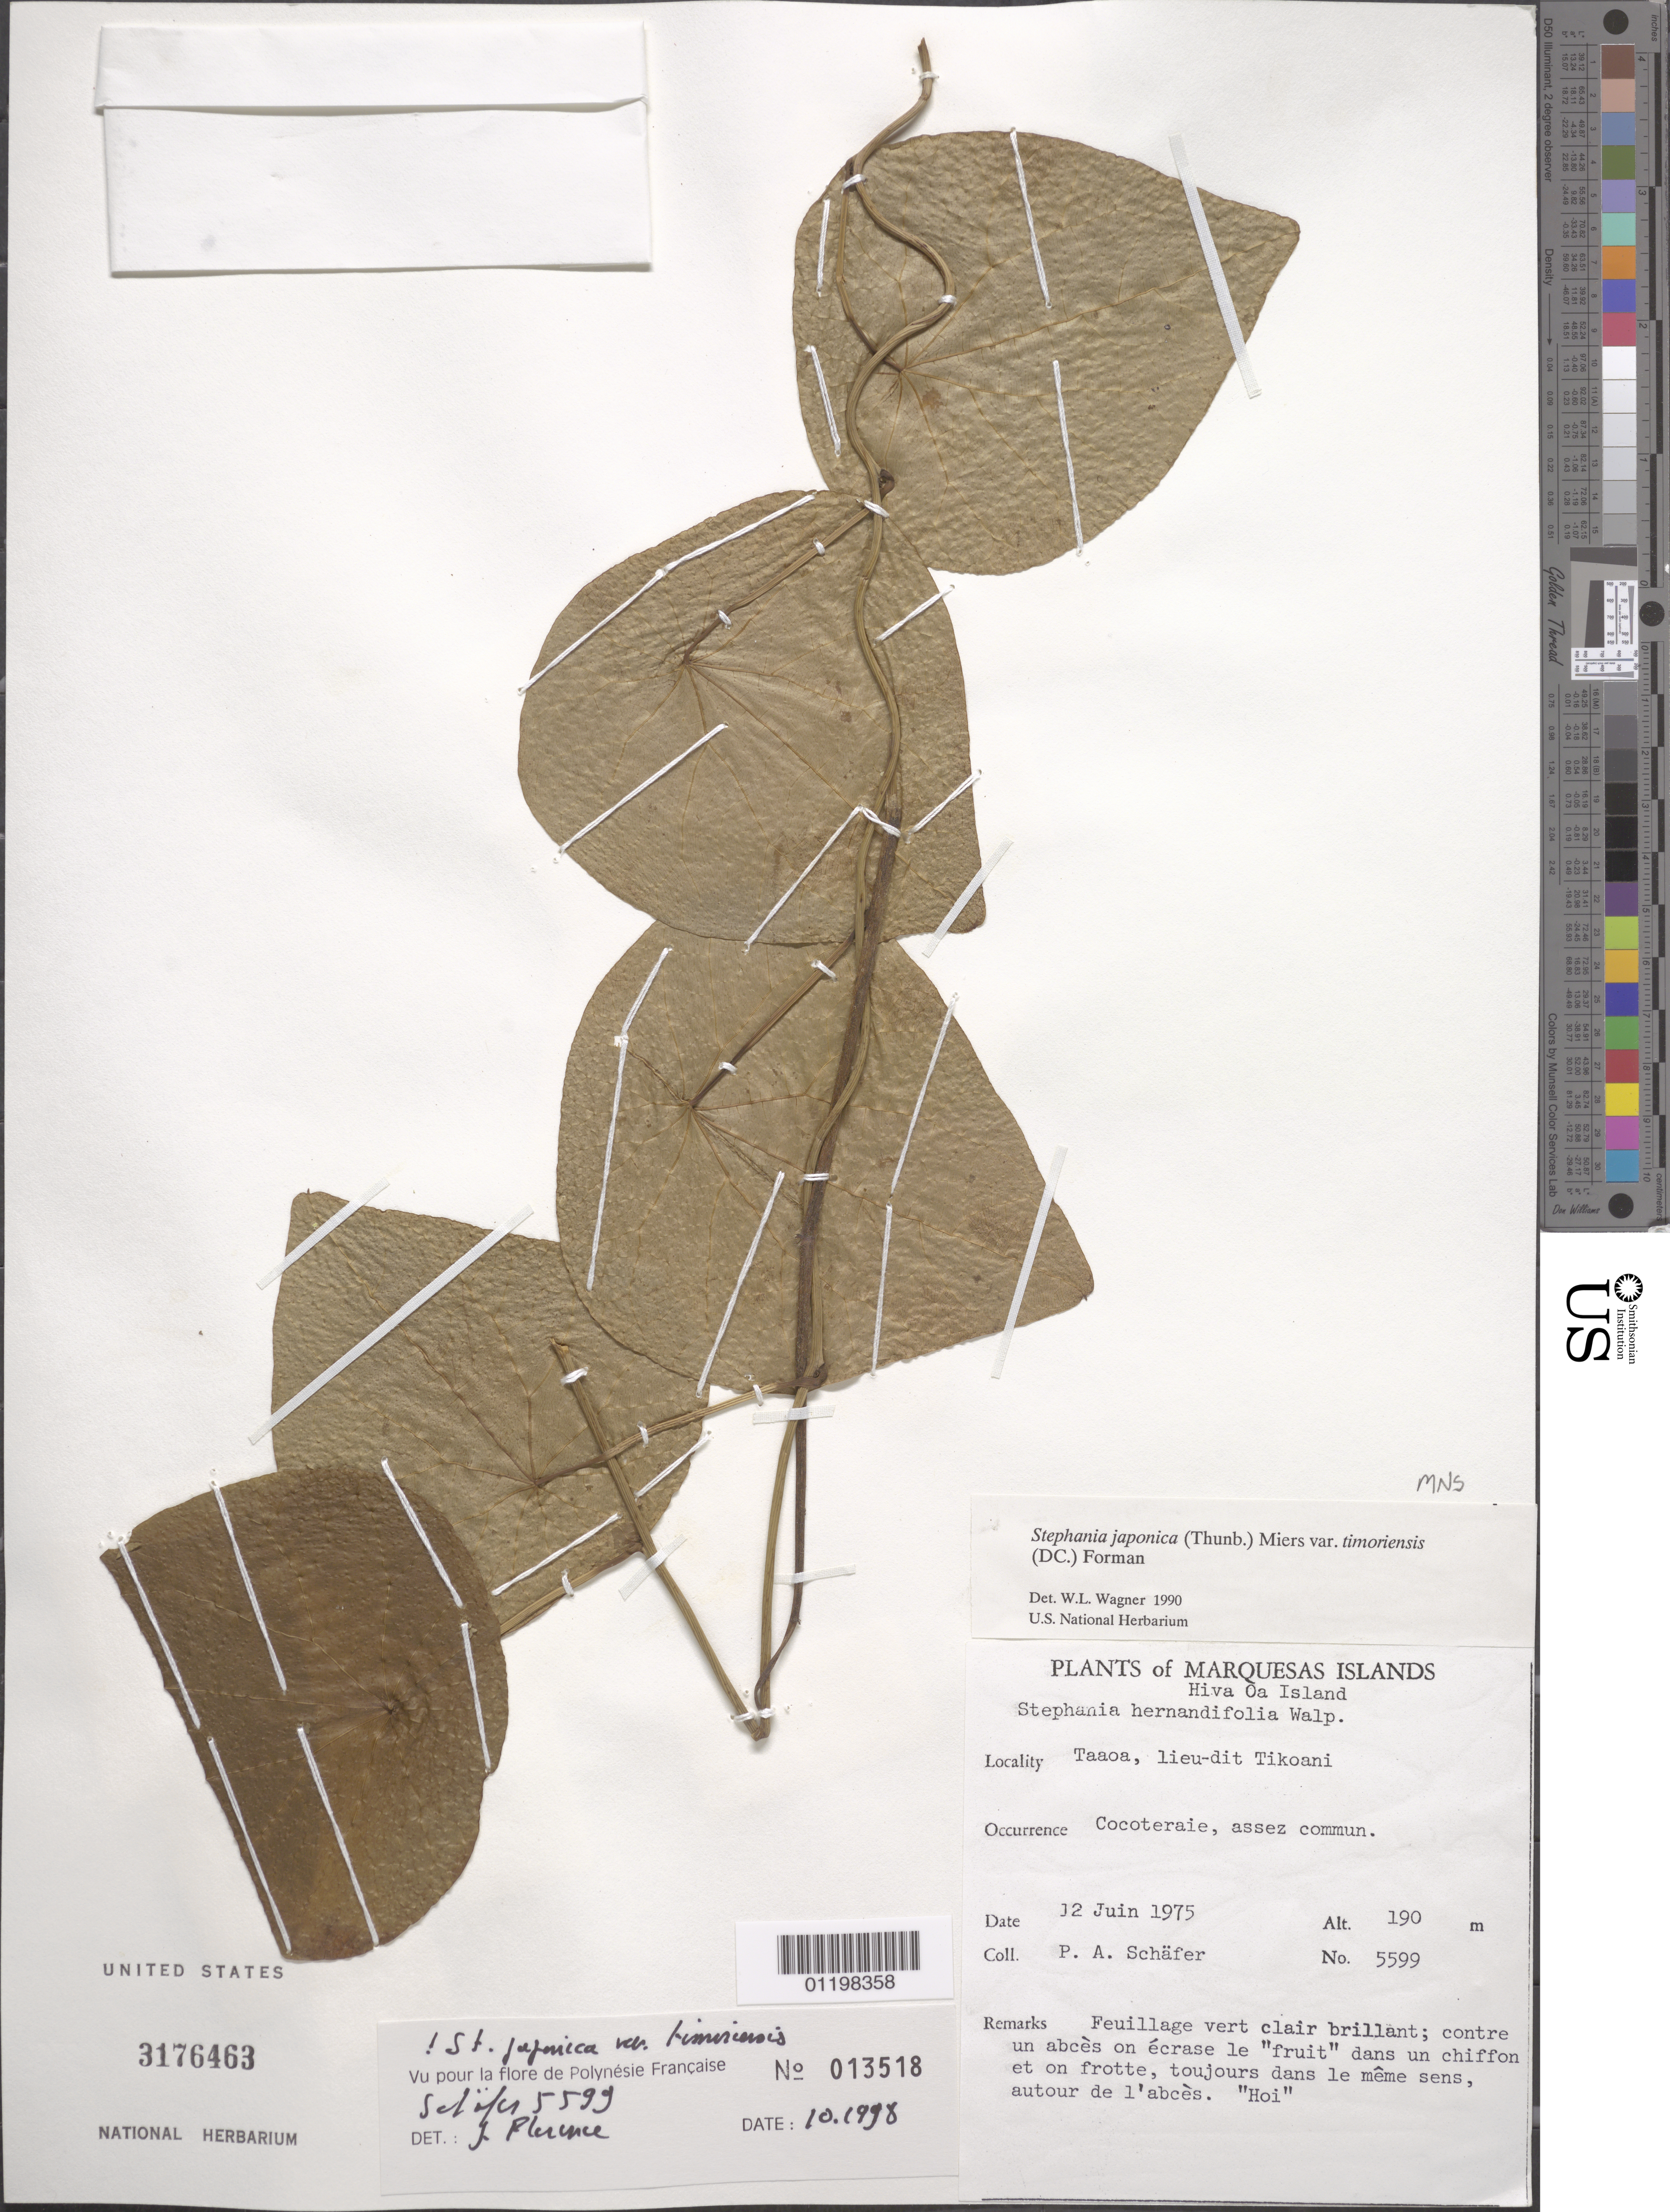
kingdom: Plantae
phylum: Tracheophyta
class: Magnoliopsida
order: Ranunculales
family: Menispermaceae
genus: Stephania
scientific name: Stephania japonica var. timoriensis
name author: (DC.) Forman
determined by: Wagner, W. L., (BOT), Smithsonian Institution - National Museum of Natural History (UNITED STATES)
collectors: P. A. Schäfer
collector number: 5599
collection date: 1975-06-12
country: French Polynesia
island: Hiva Oa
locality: Taaoa, lieu-dit Tikoani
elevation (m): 190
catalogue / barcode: US 3176463